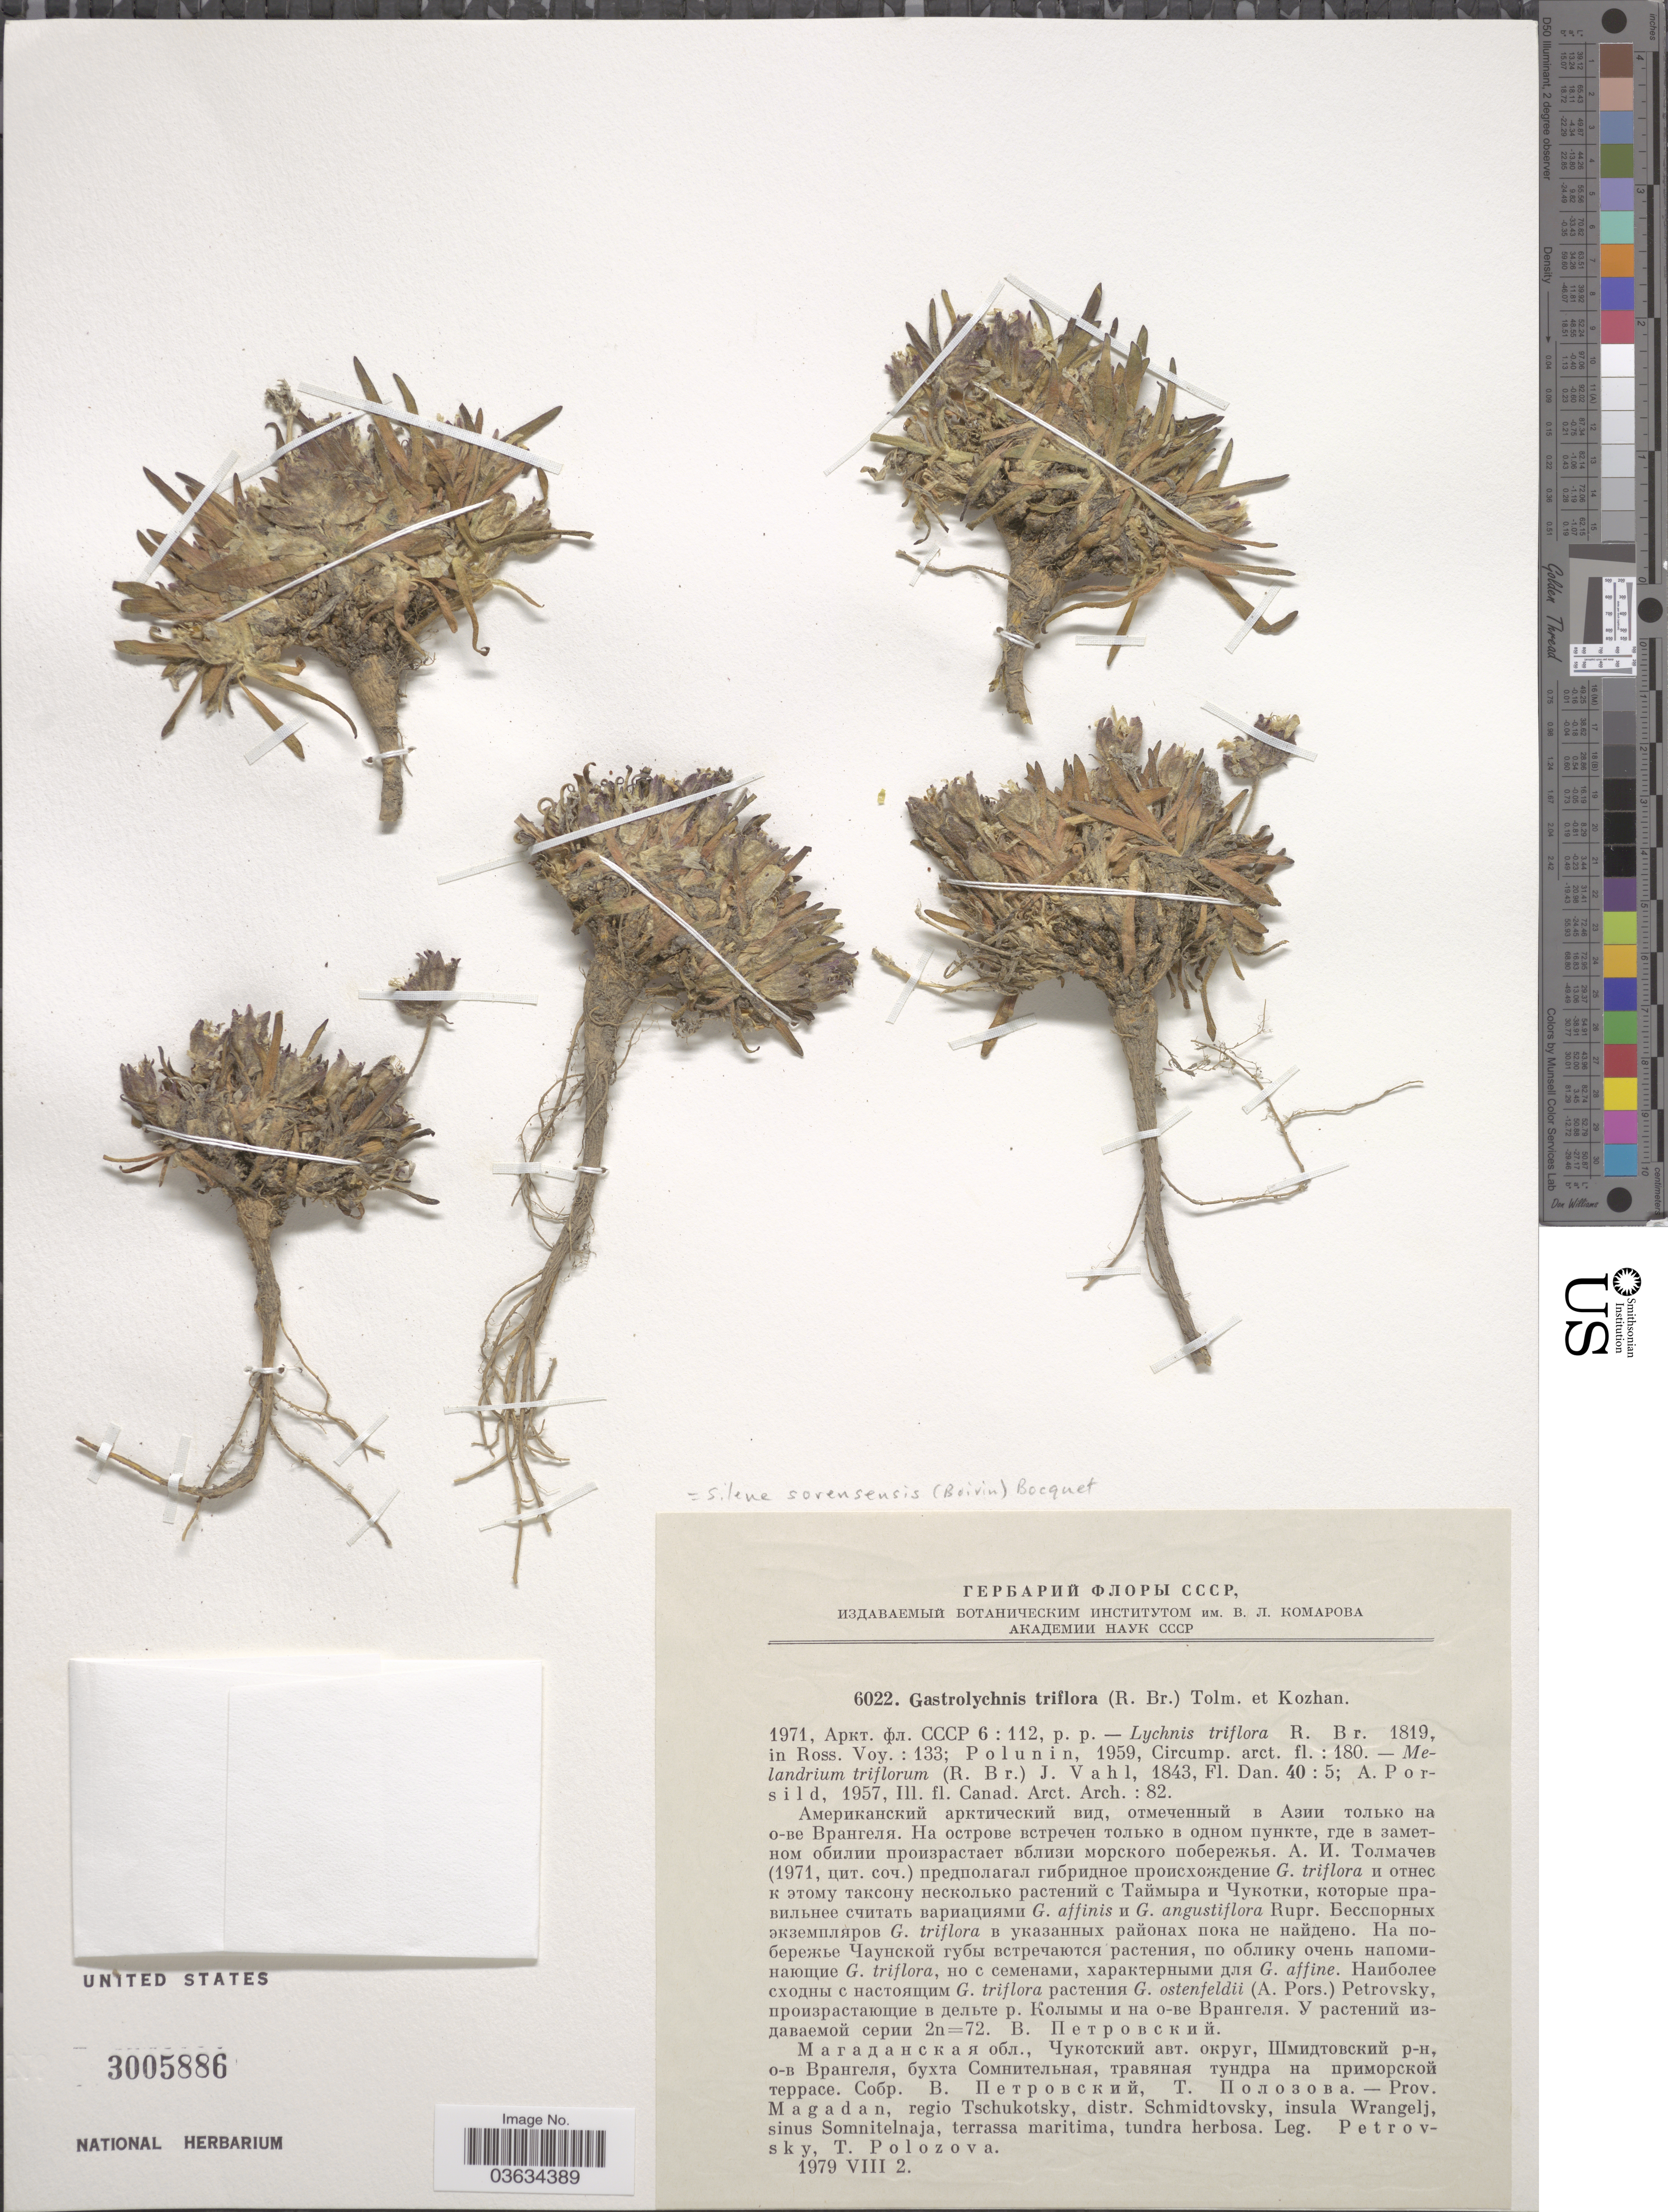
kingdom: Plantae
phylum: Tracheophyta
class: Magnoliopsida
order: Caryophyllales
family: Caryophyllaceae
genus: Silene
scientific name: Silene sorensenis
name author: (B. Boivin) Bocquet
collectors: Petrovsky & T. Polozova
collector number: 6022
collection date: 1979-08-02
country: Russian Federation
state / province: Magadan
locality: Regio Tschukotsky, distr. Schmidtovsky, insula Wrangelj, sinus Somnitelnaja, terrassa maritima, tundra herbosa.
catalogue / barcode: US 3005886